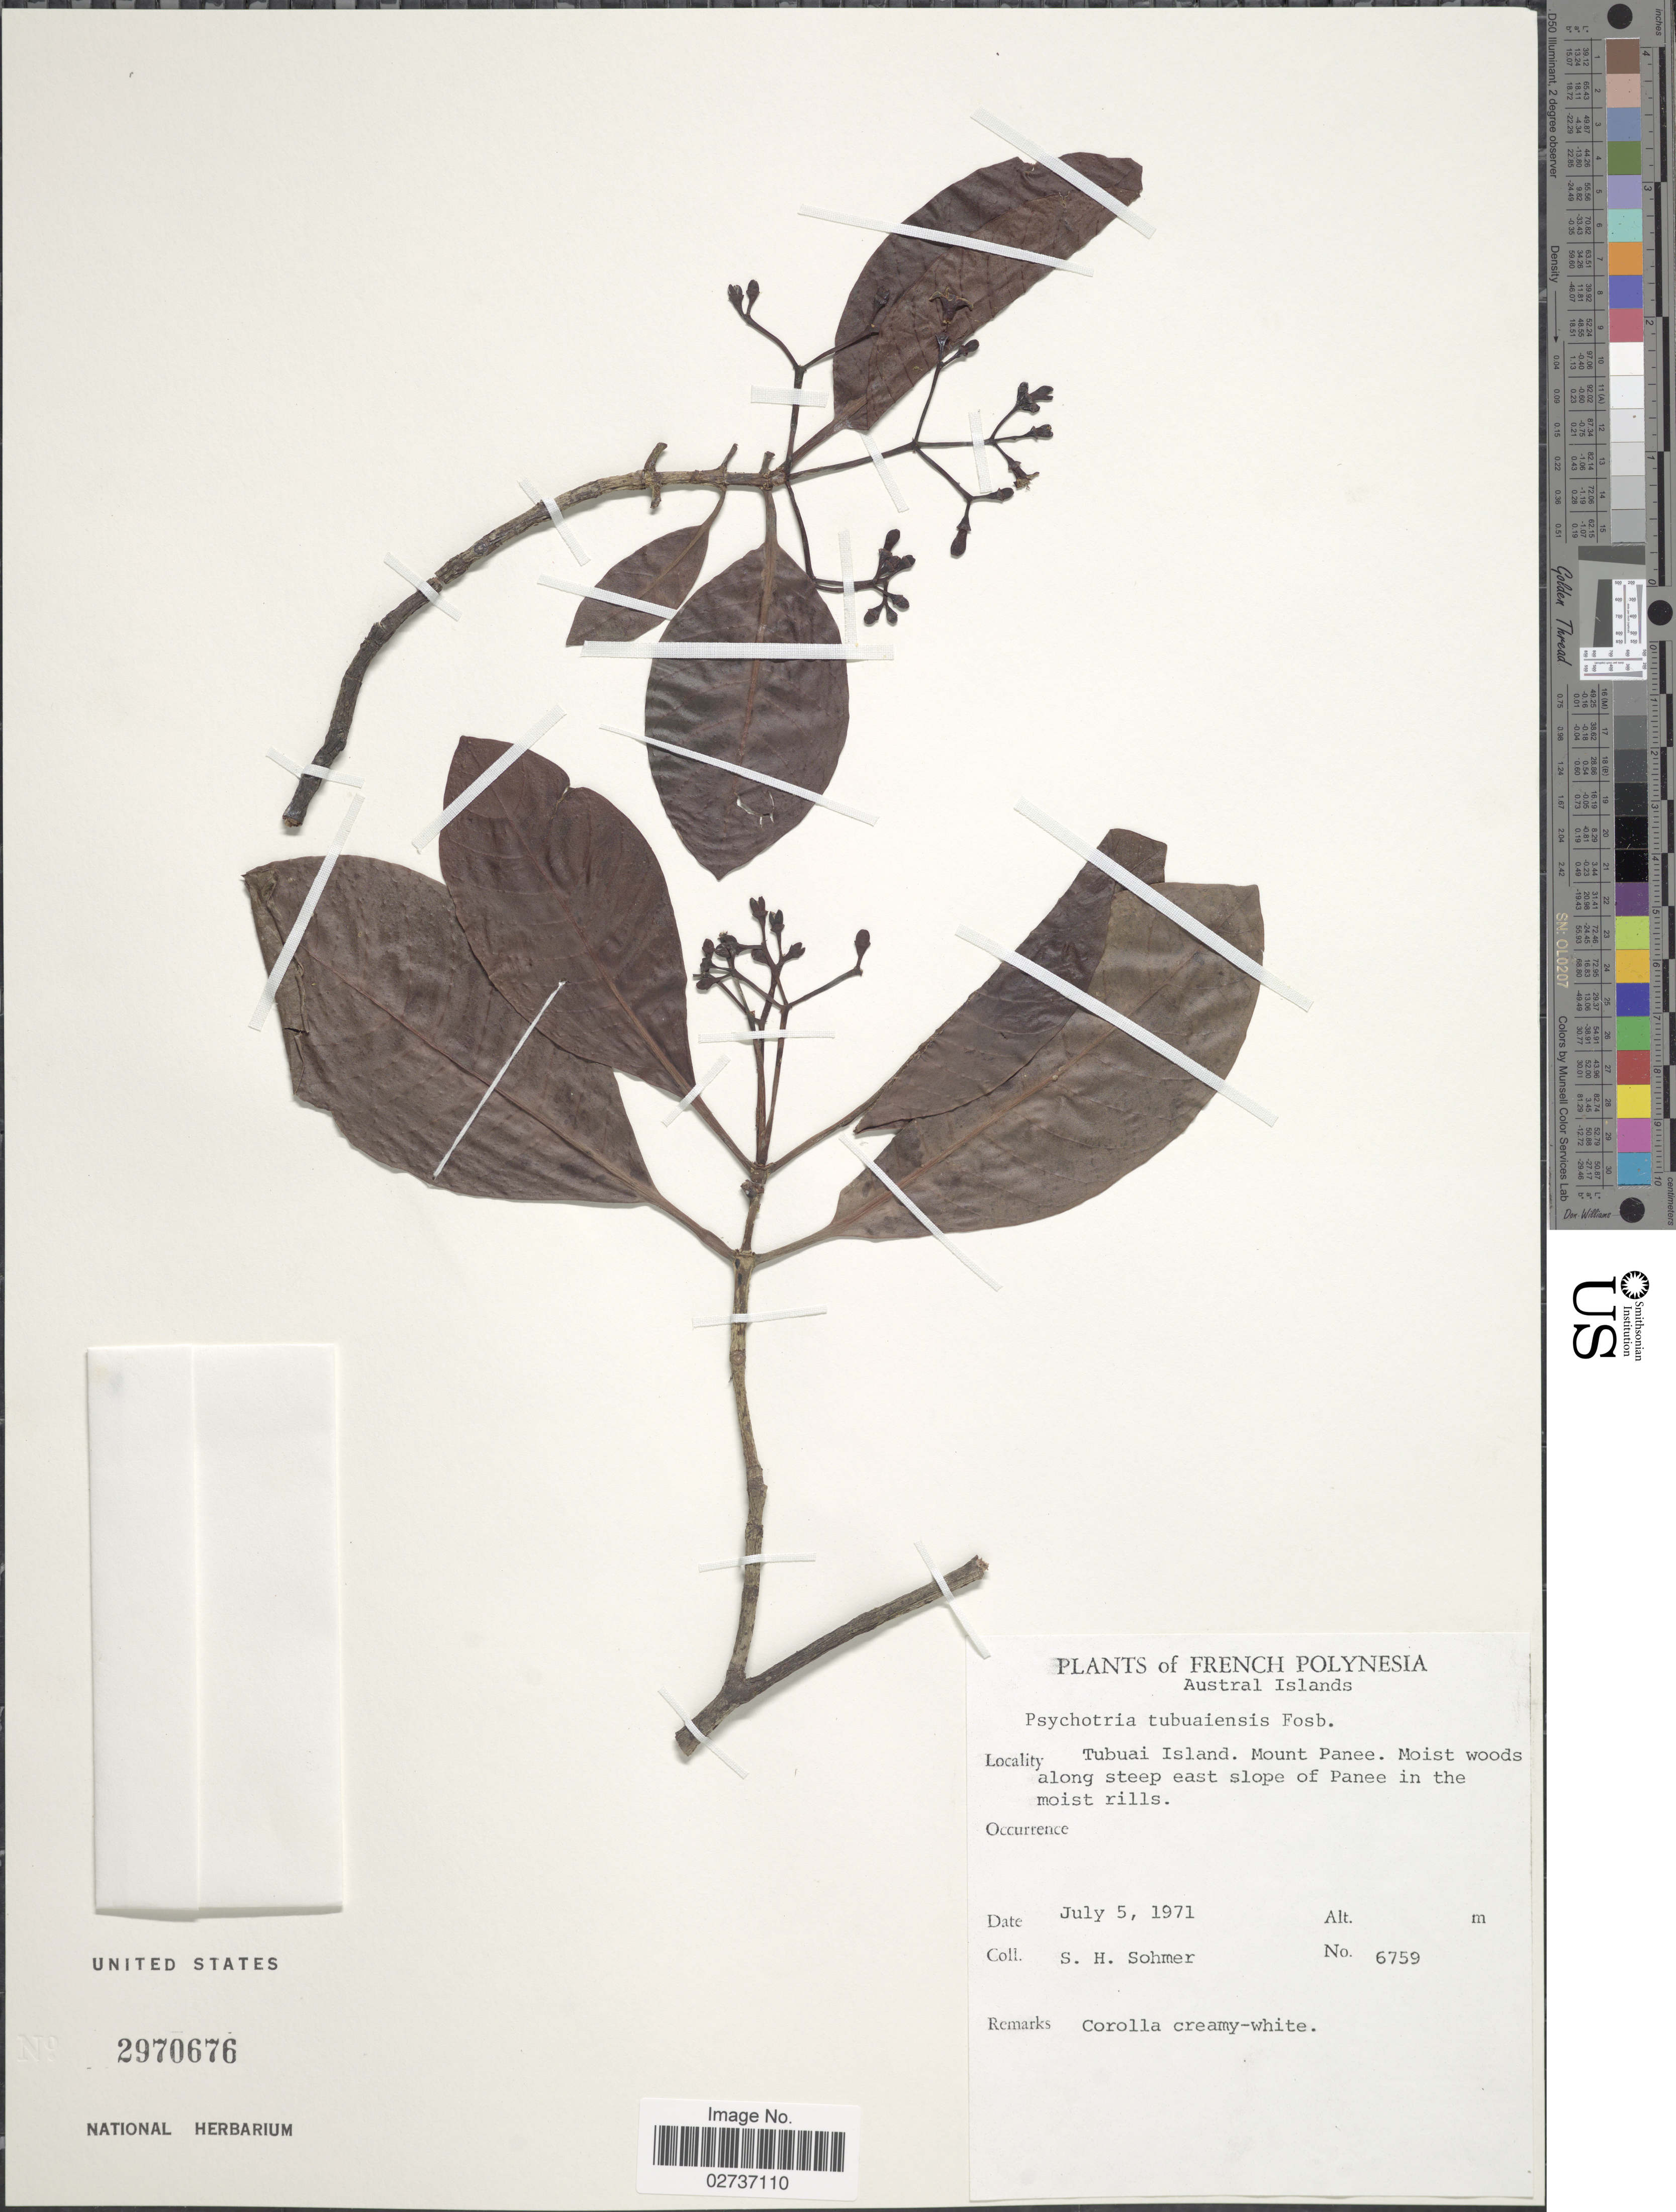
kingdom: Plantae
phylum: Tracheophyta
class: Magnoliopsida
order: Gentianales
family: Rubiaceae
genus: Psychotria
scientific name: Psychotria tubuaiensis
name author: Fosberg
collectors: S. H. Sohmer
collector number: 6759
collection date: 1971-07-05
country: French Polynesia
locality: Austral Islands, Tubuai Island. Mount Panee. Moist woods along steep east slope of Panee in the moist rills.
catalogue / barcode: US 2970676